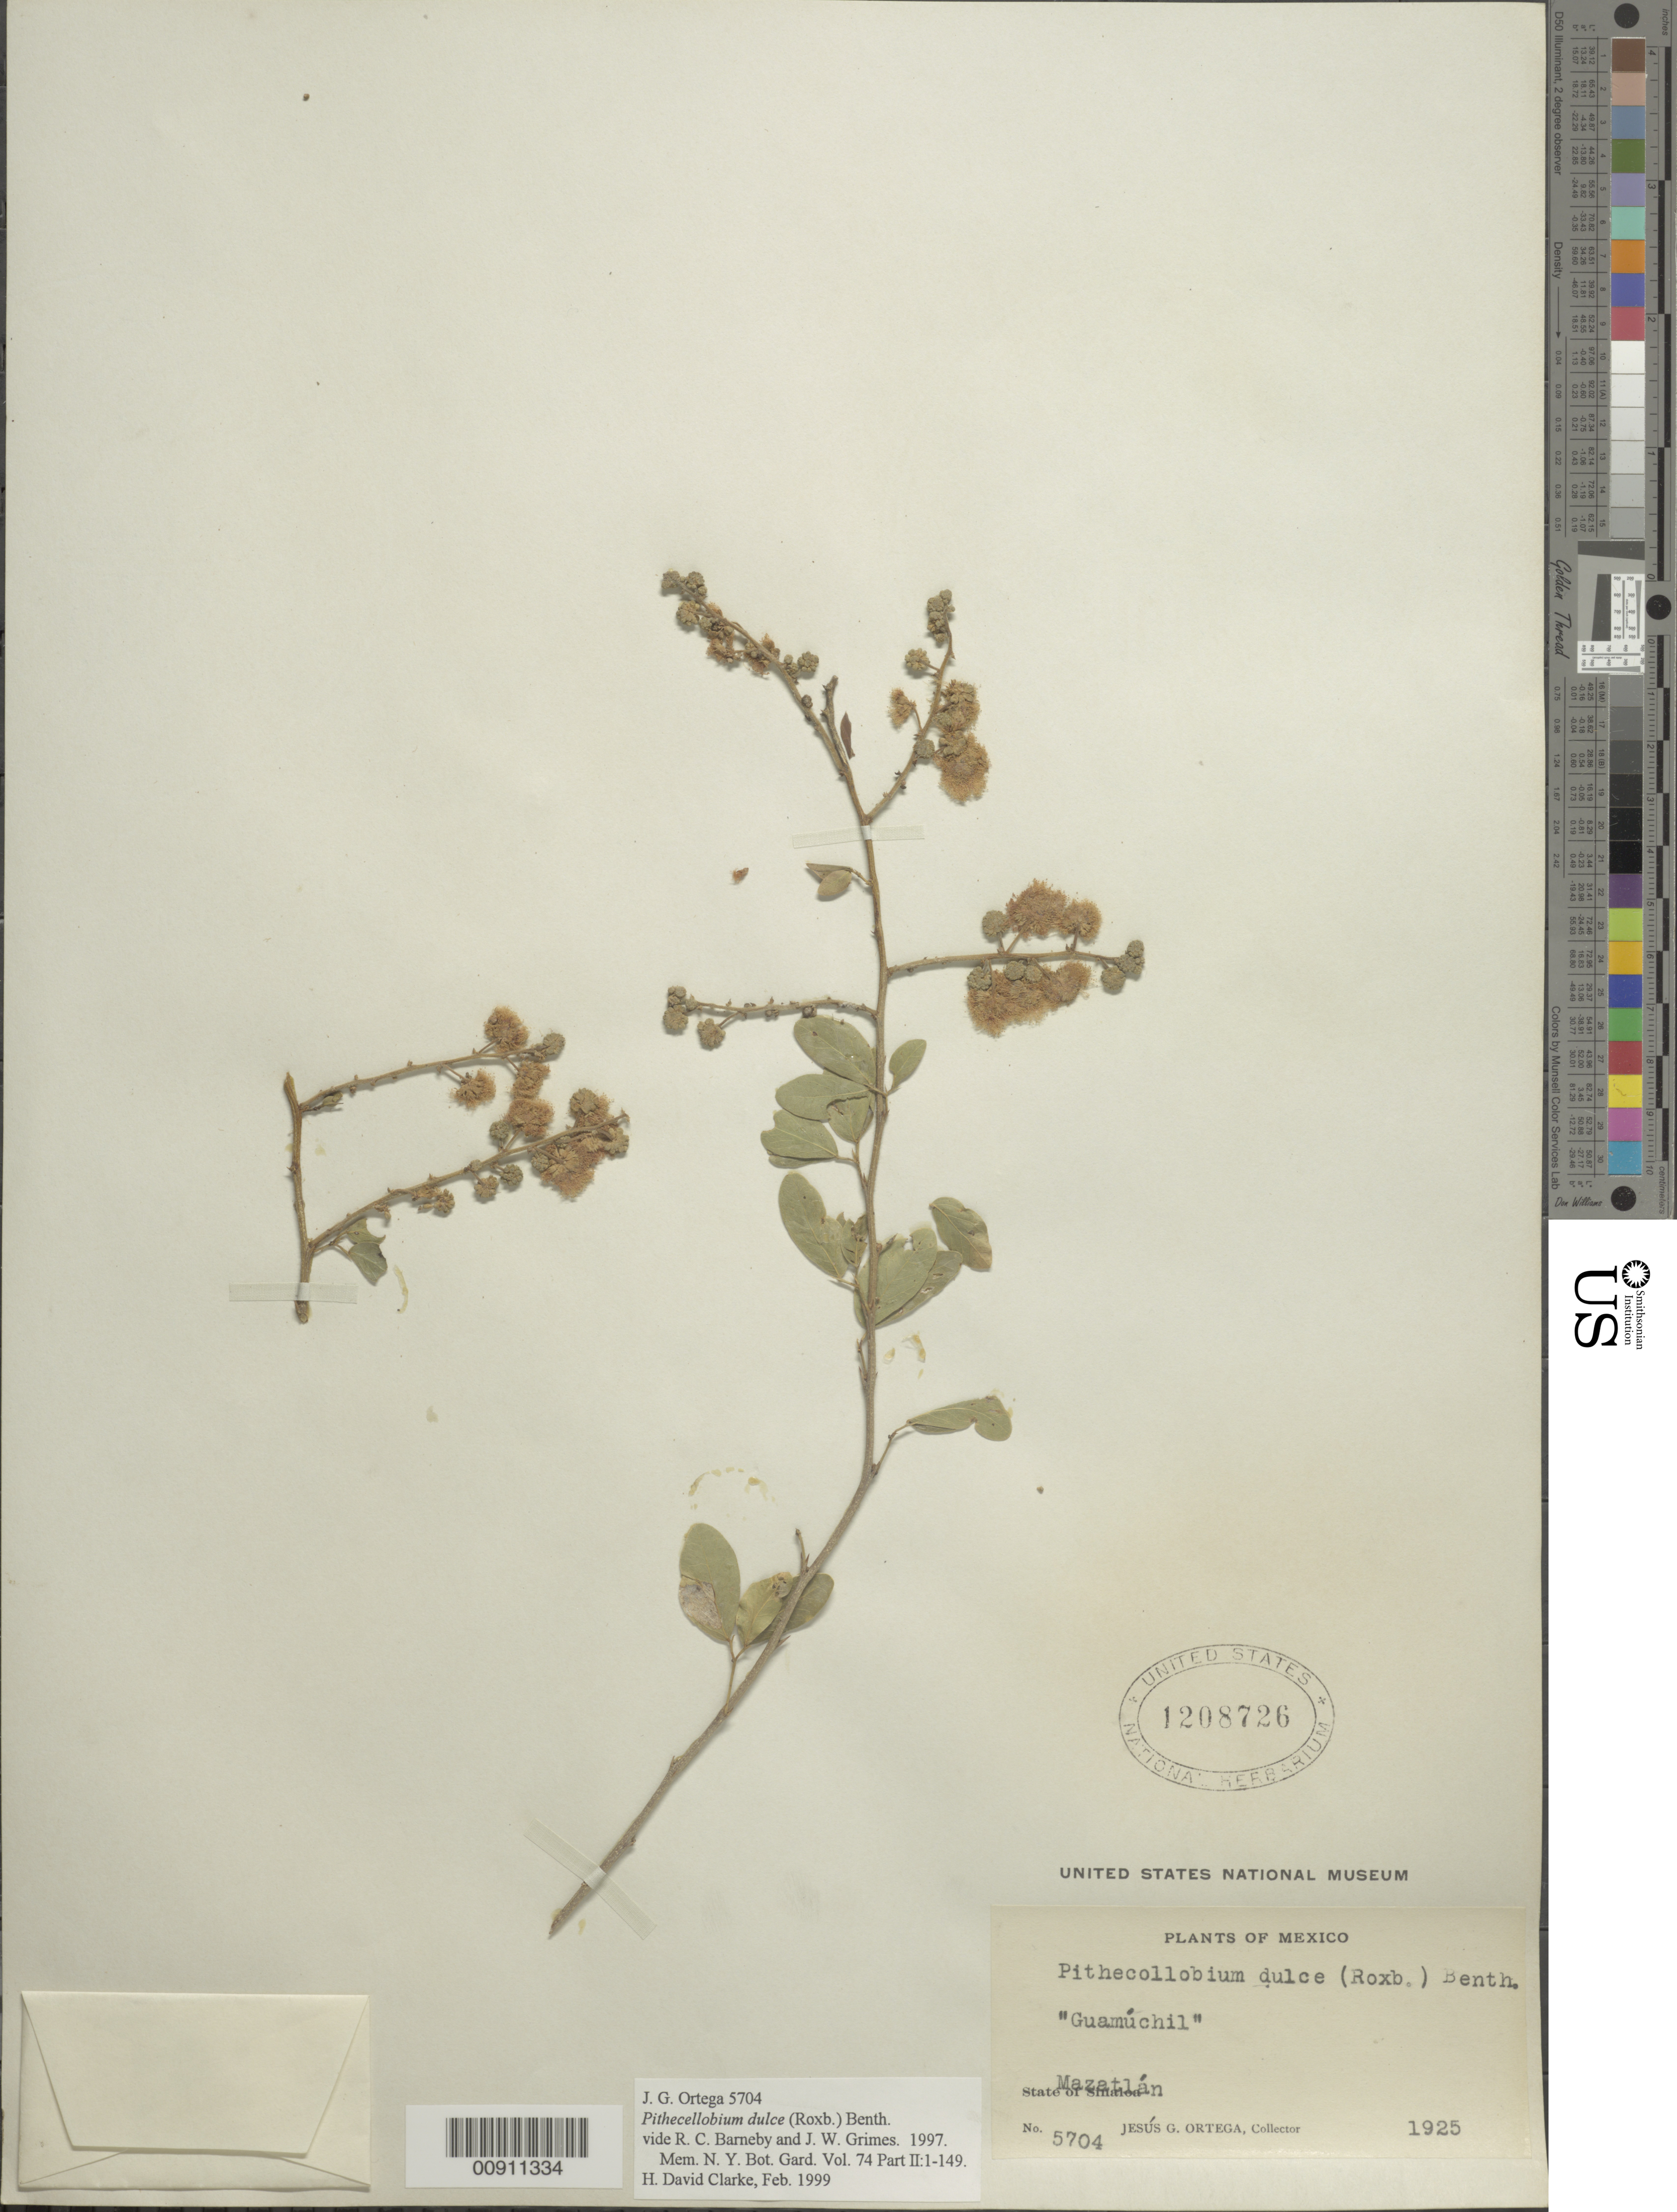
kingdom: Plantae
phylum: Tracheophyta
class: Magnoliopsida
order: Fabales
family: Fabaceae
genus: Pithecellobium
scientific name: Pithecellobium dulce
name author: (Roxb.) Benth.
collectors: J. Ortega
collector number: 5704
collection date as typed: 1925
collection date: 1925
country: Mexico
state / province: Sinaloa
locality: Mazatlán, State of Sinaloa.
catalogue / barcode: US 1208726